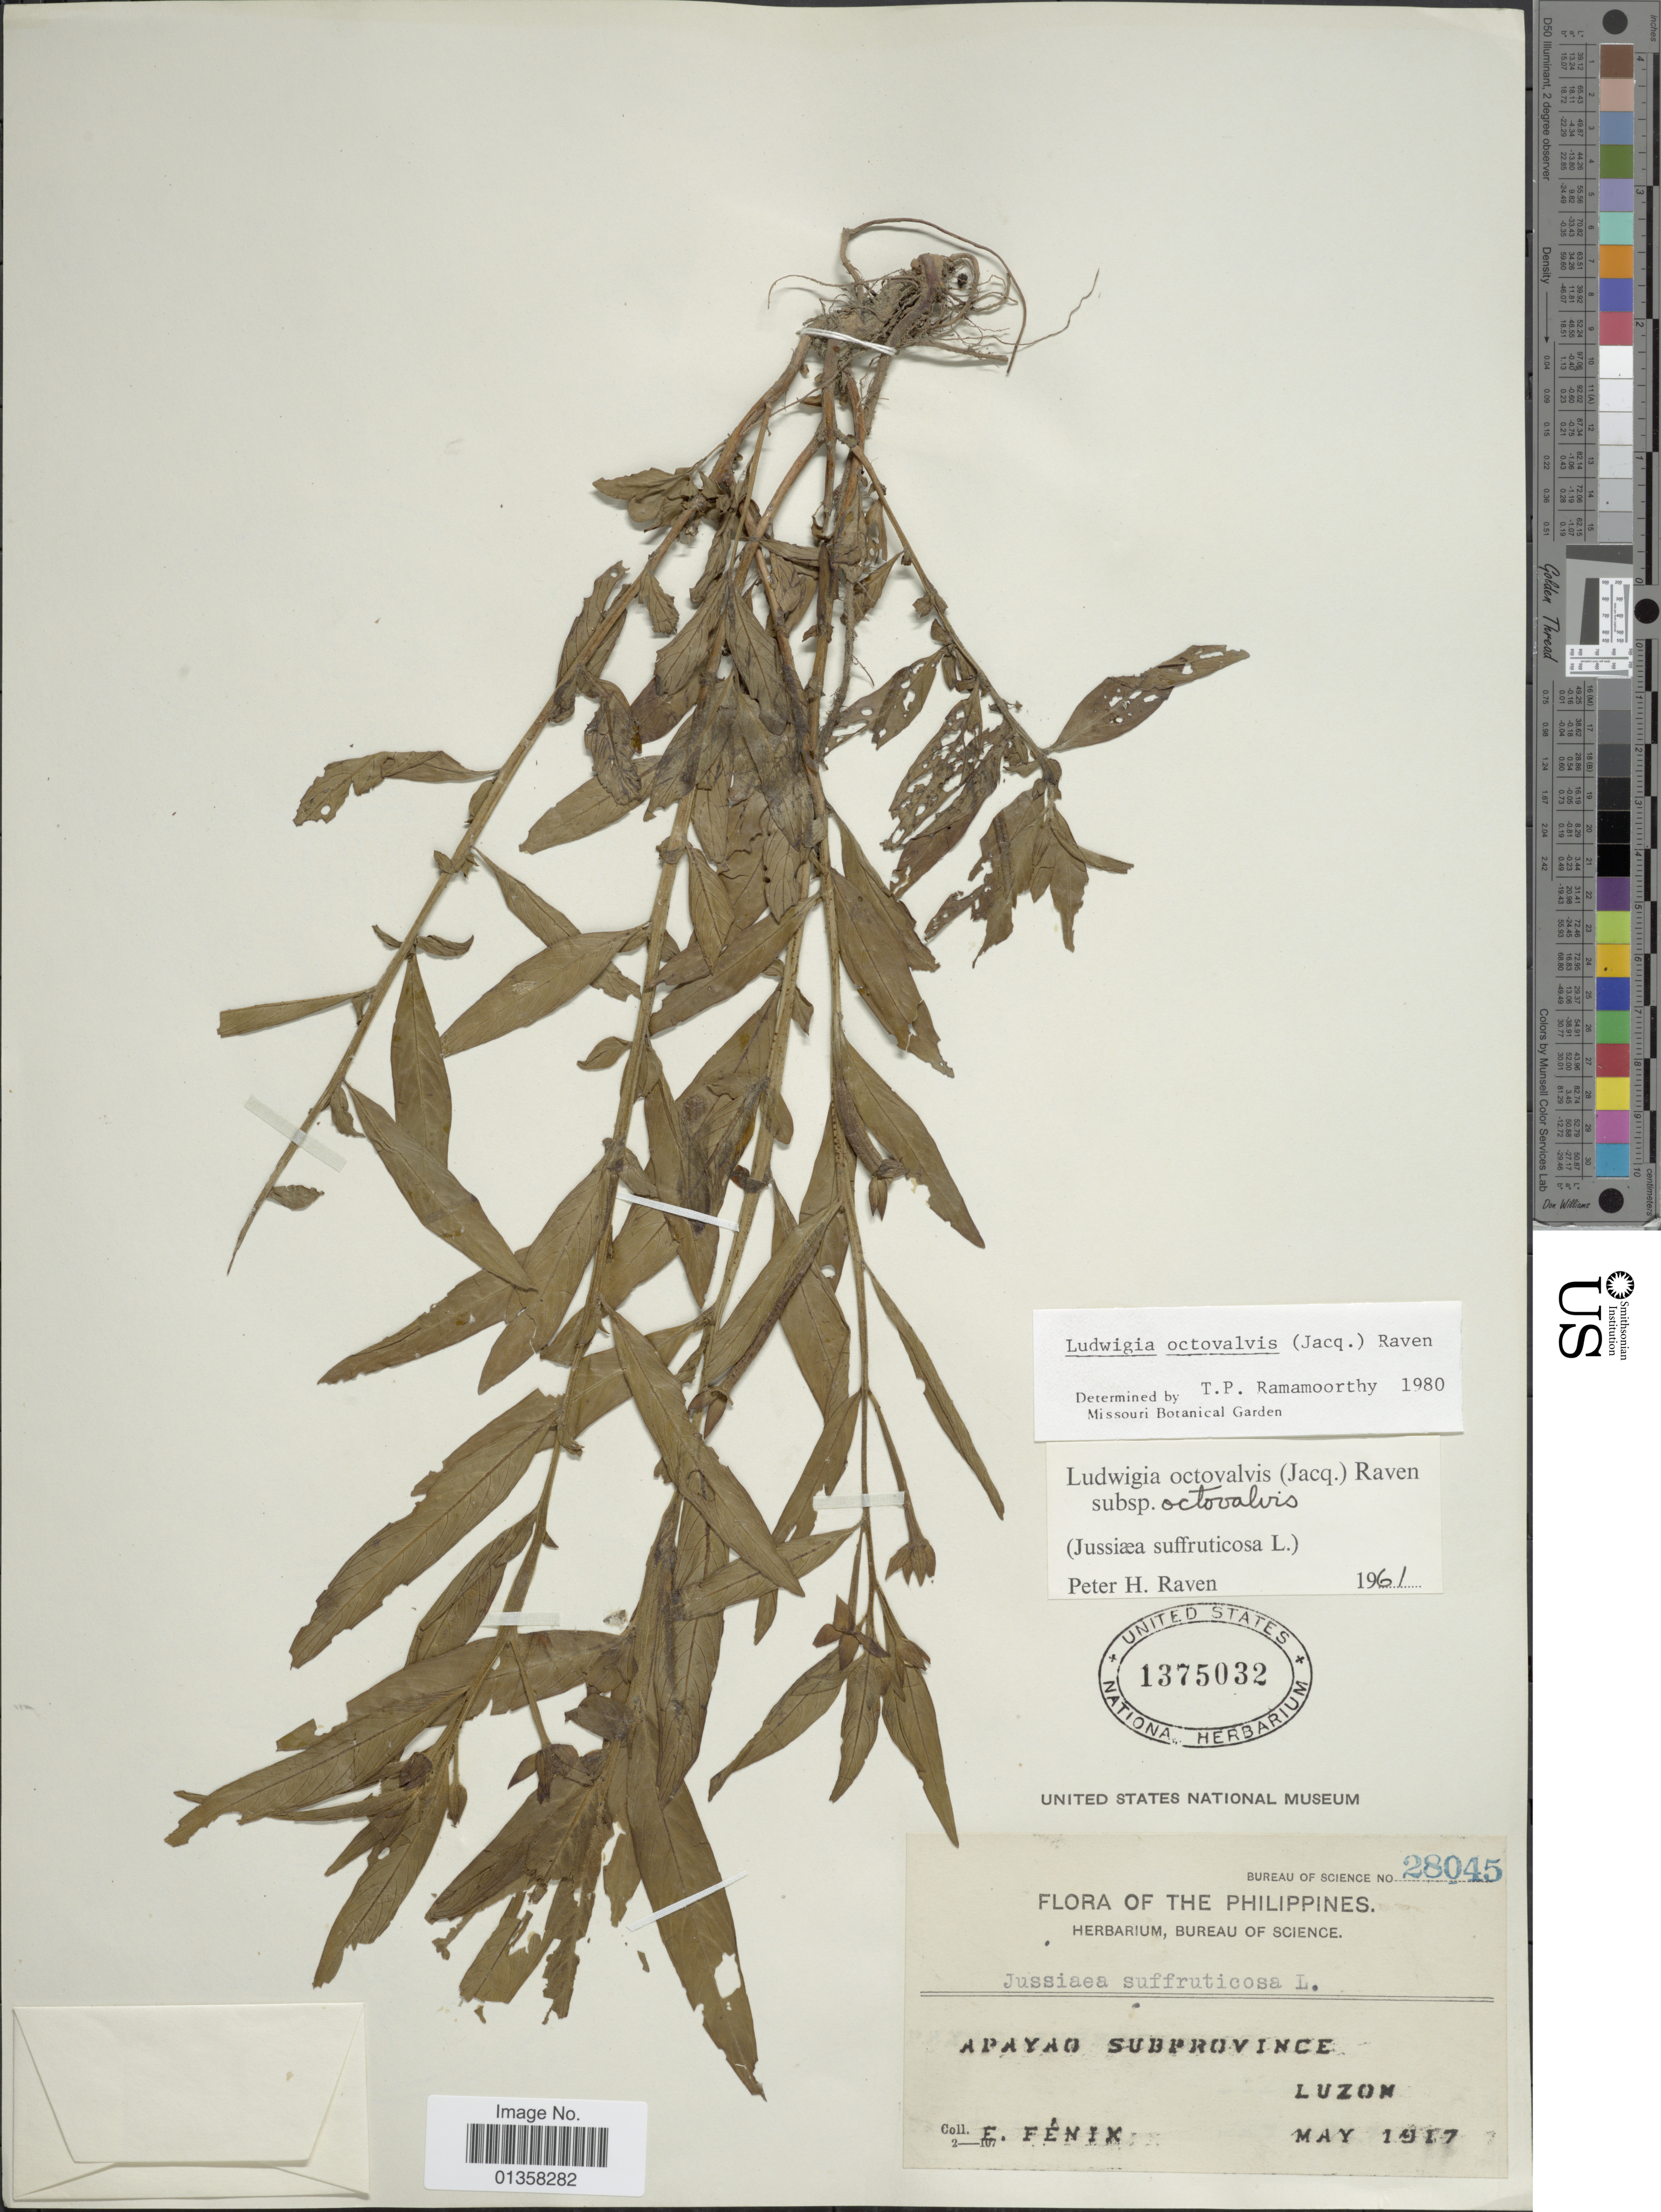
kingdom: Plantae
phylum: Tracheophyta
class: Magnoliopsida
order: Myrtales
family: Onagraceae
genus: Ludwigia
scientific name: Ludwigia octovalvis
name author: (Jacq.) P.H. Raven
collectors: E. Fenix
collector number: Bureau of Science 28045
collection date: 1917-05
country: Philippines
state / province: Central Luzon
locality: Apayao Subprovince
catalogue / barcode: US 1375032